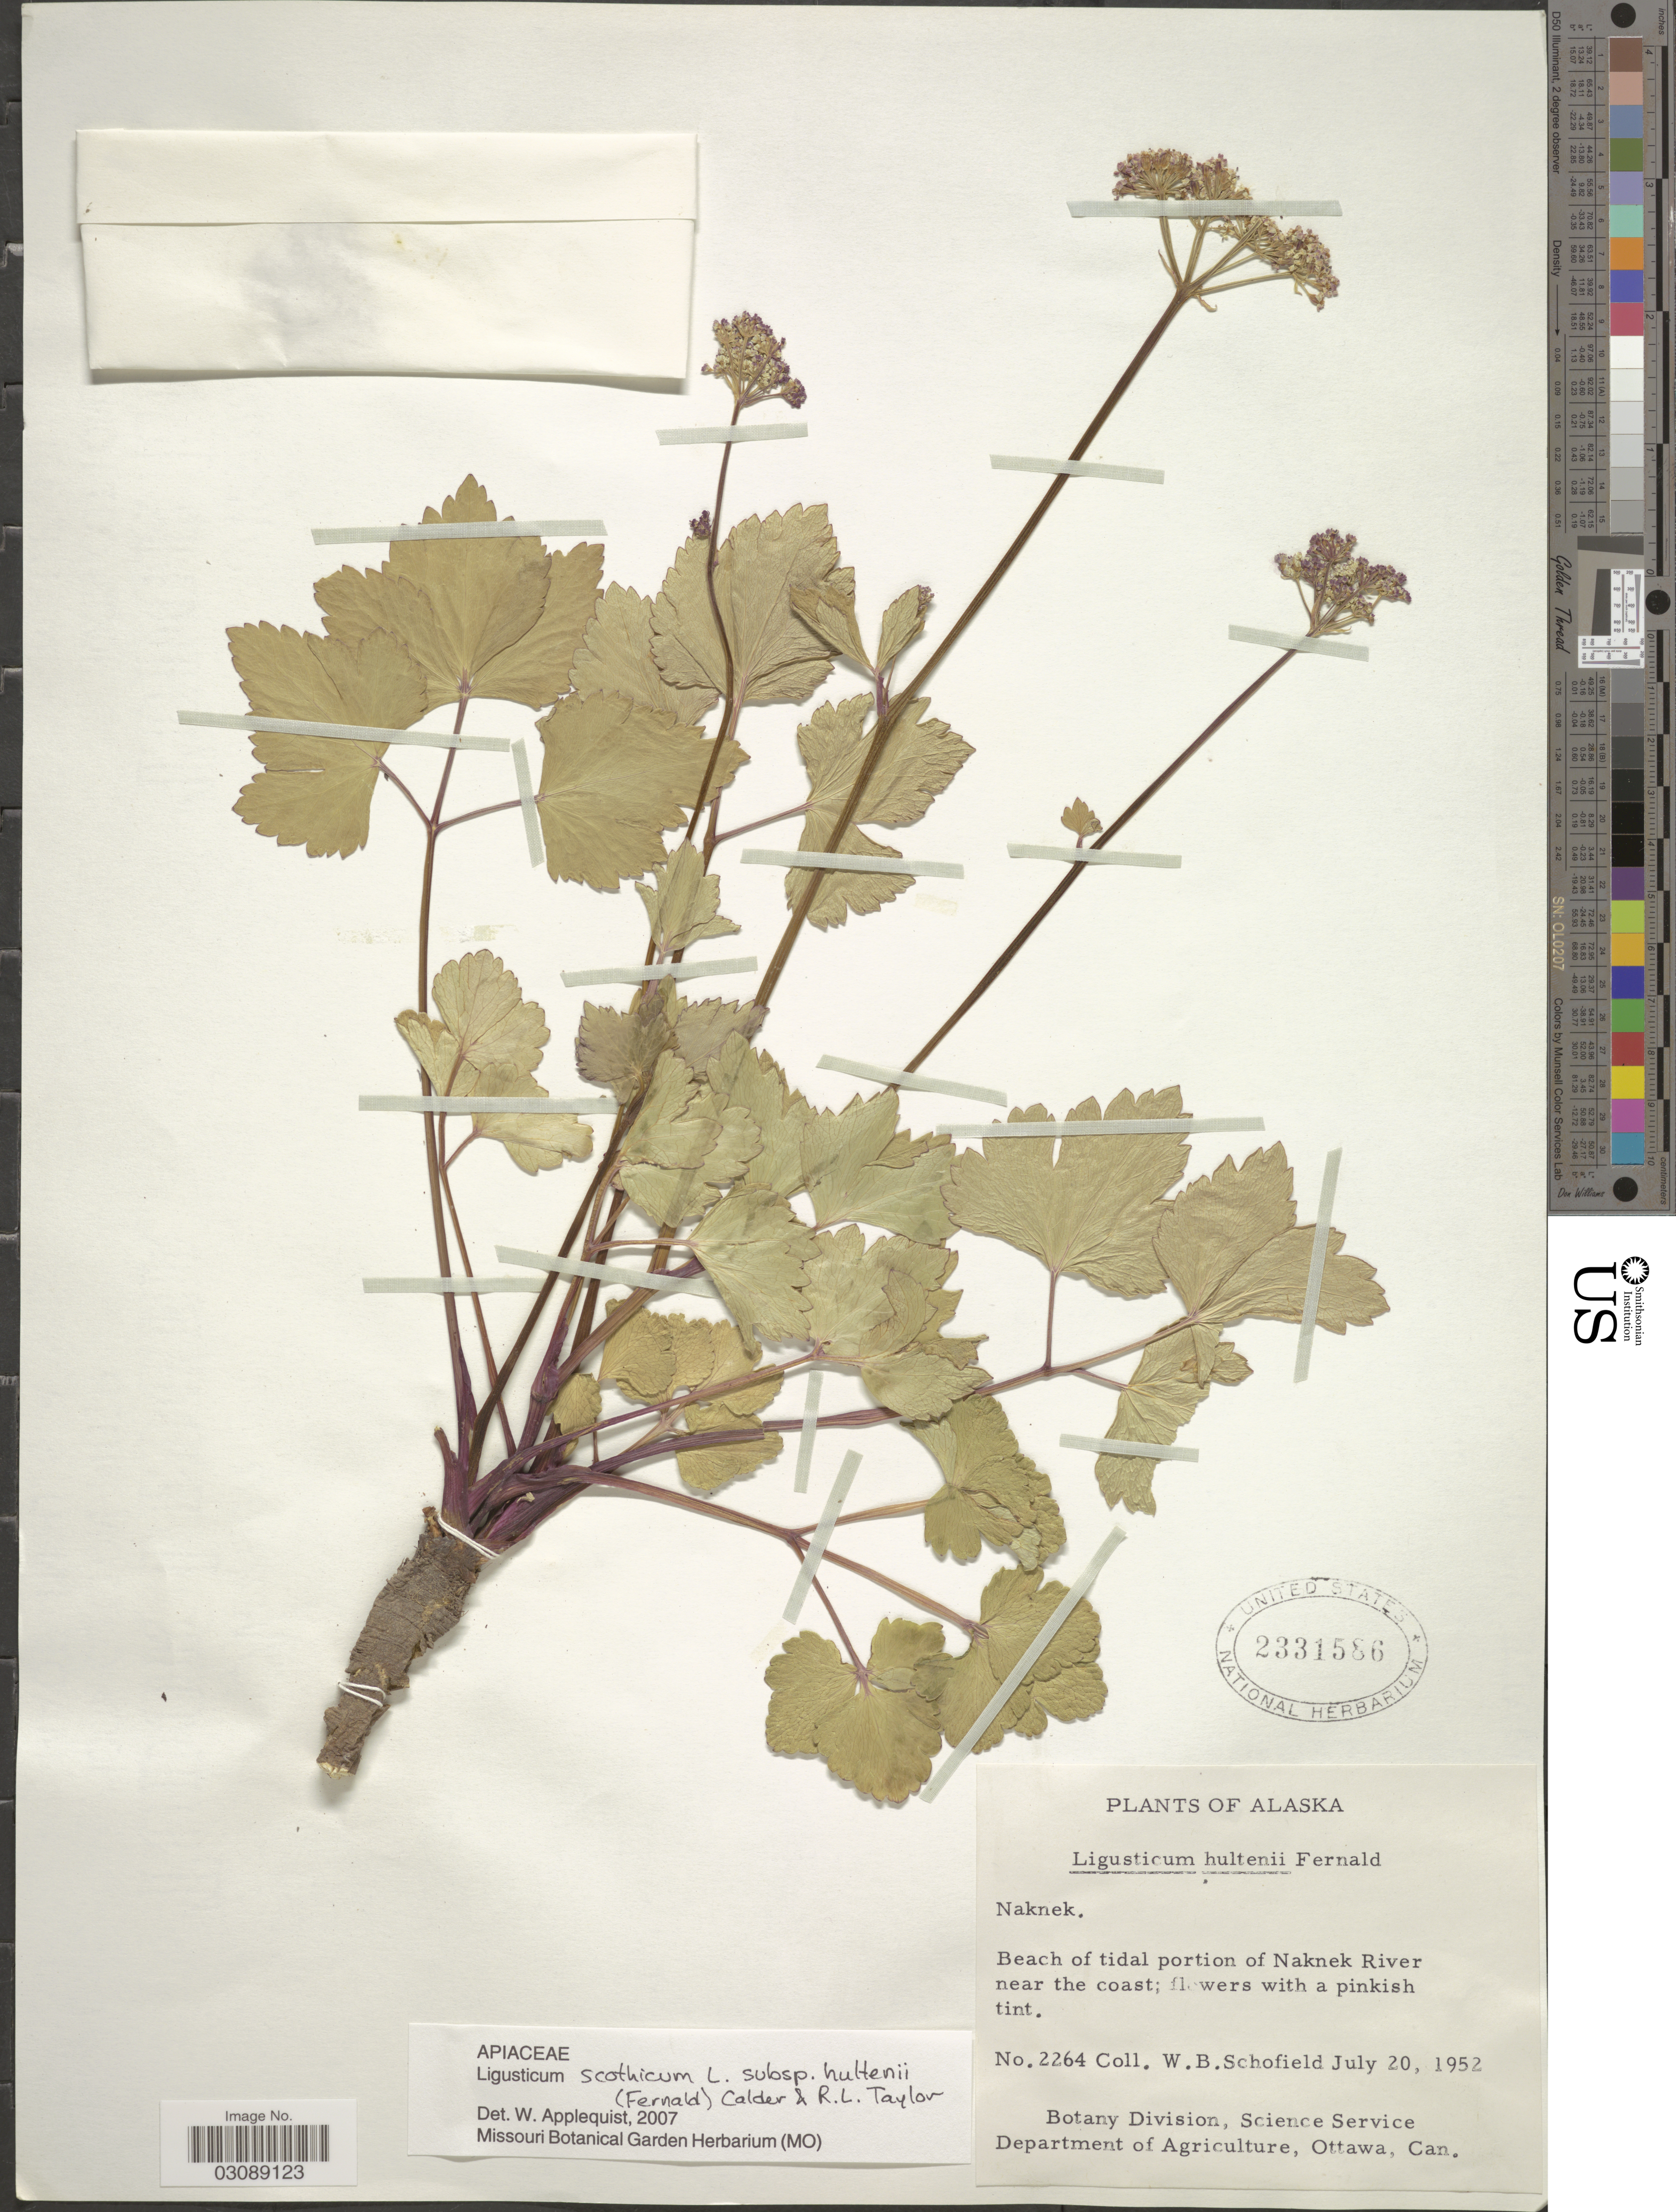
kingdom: Plantae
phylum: Tracheophyta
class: Magnoliopsida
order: Apiales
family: Apiaceae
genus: Ligusticum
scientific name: Ligusticum scoticum subsp. hultenii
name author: (Fernald) Calder & Roy L. Taylor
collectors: W. Schofield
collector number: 2264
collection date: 1952-07-20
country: United States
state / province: Alaska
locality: Naknek. Beach of tidal portion of Naknek River near the coast.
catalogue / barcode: US 2331586